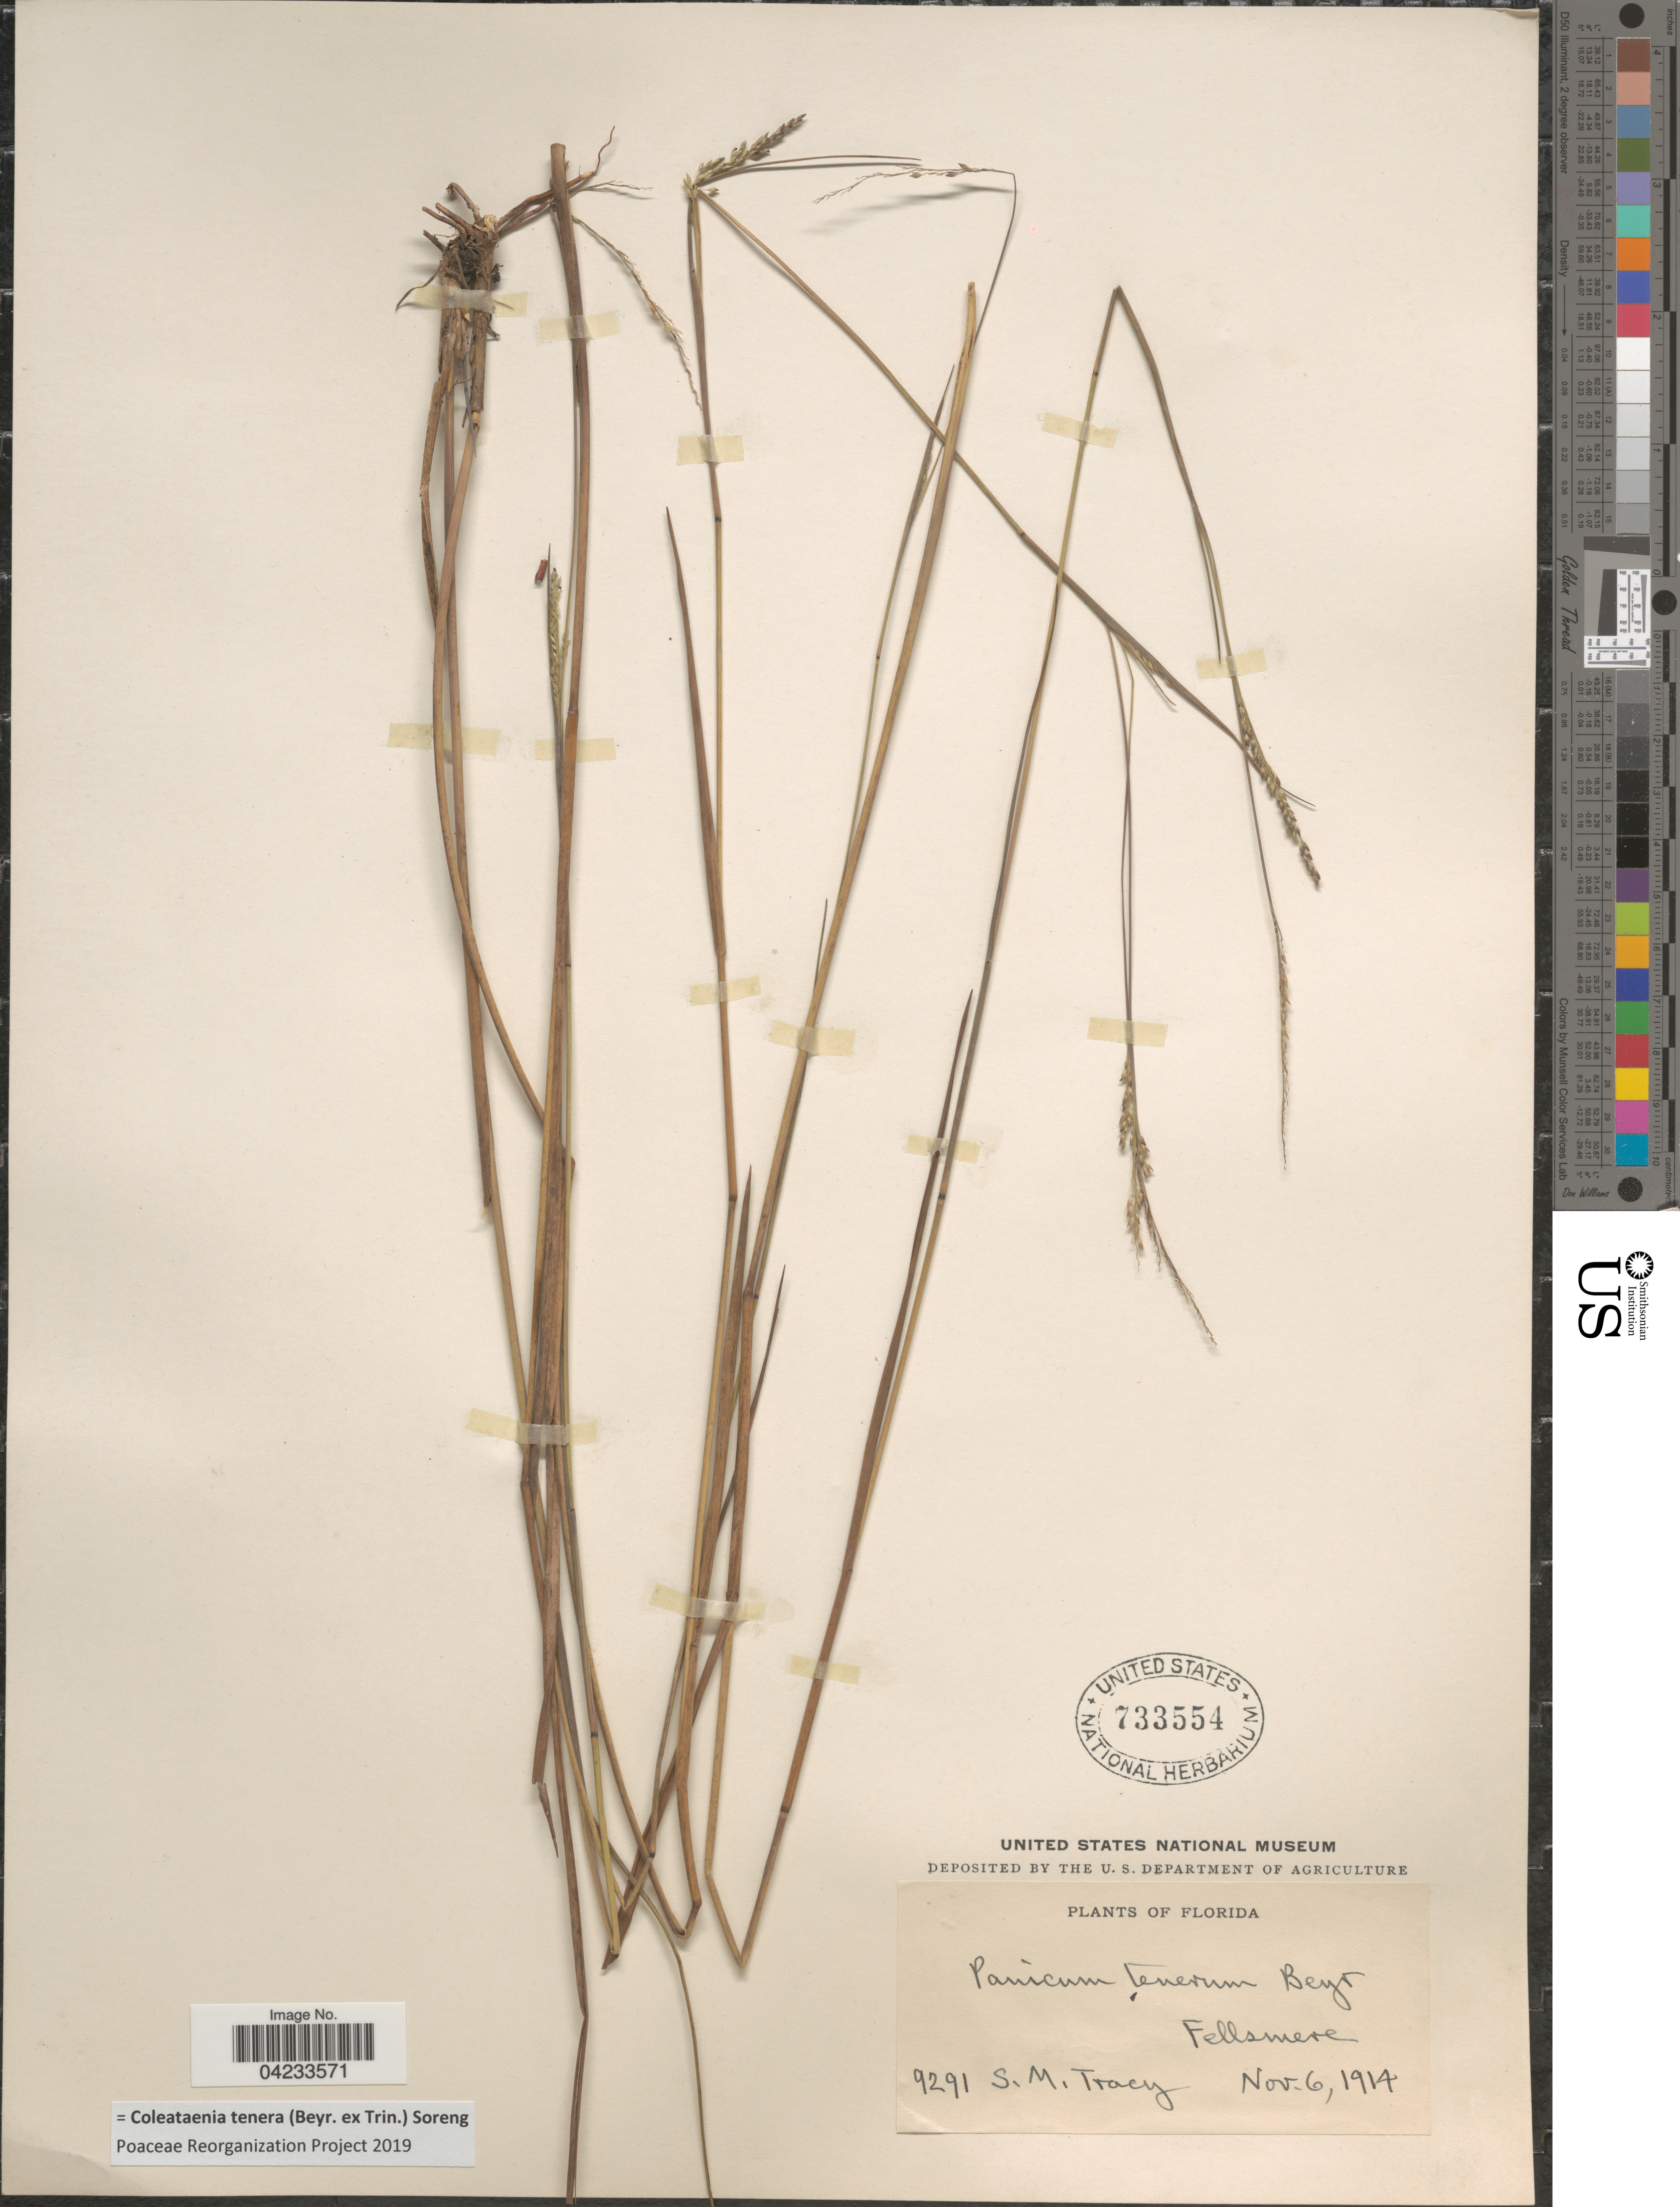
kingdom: Plantae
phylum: Tracheophyta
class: Liliopsida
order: Poales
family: Poaceae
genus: Coleataenia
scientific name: Coleataenia tenera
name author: (Beyr. ex Trin.) Soreng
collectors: S. M. Tracy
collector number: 9291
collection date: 1914-11-06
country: United States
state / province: Florida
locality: Fellsmere.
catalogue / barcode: US 733554